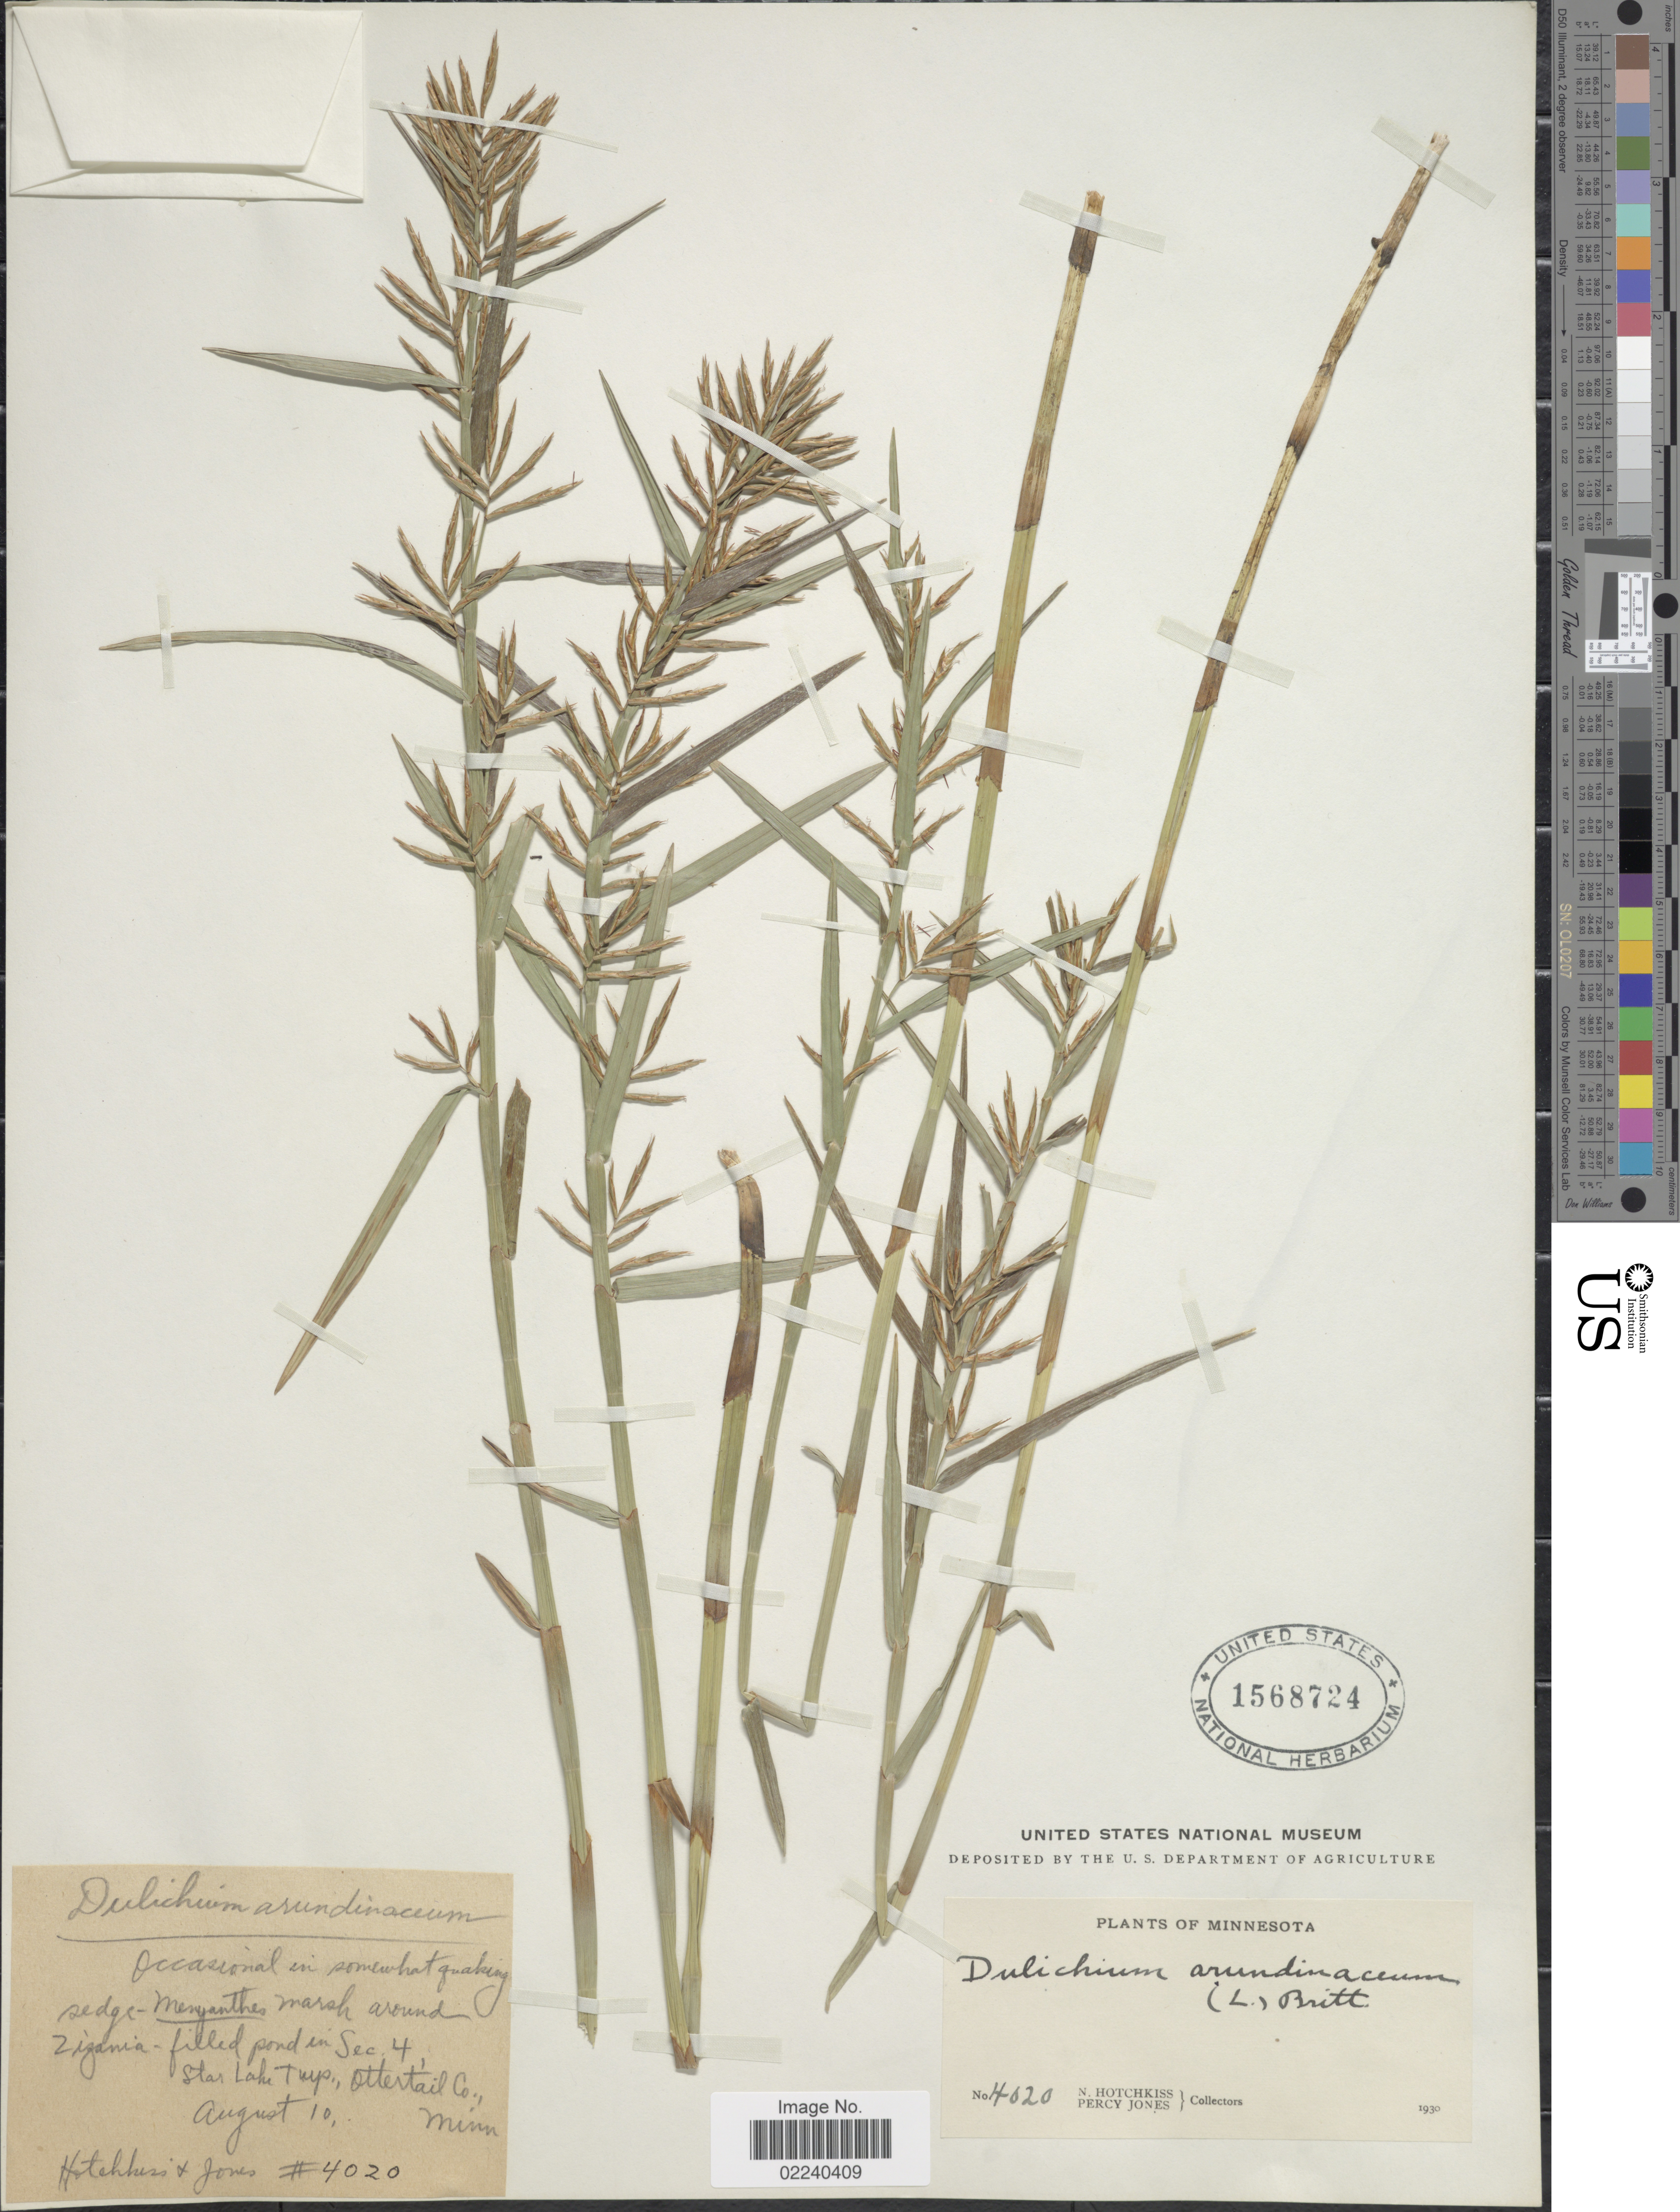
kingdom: Plantae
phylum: Tracheophyta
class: Liliopsida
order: Poales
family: Cyperaceae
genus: Dulichium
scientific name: Dulichium arundinaceum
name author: (L.) Britton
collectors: N. Hotchkiss & P. Jones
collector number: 4020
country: United States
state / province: Minnesota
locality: Filled pond in Sec. 4, Star Lake Twp., Ottertail Co.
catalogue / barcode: US 1568724